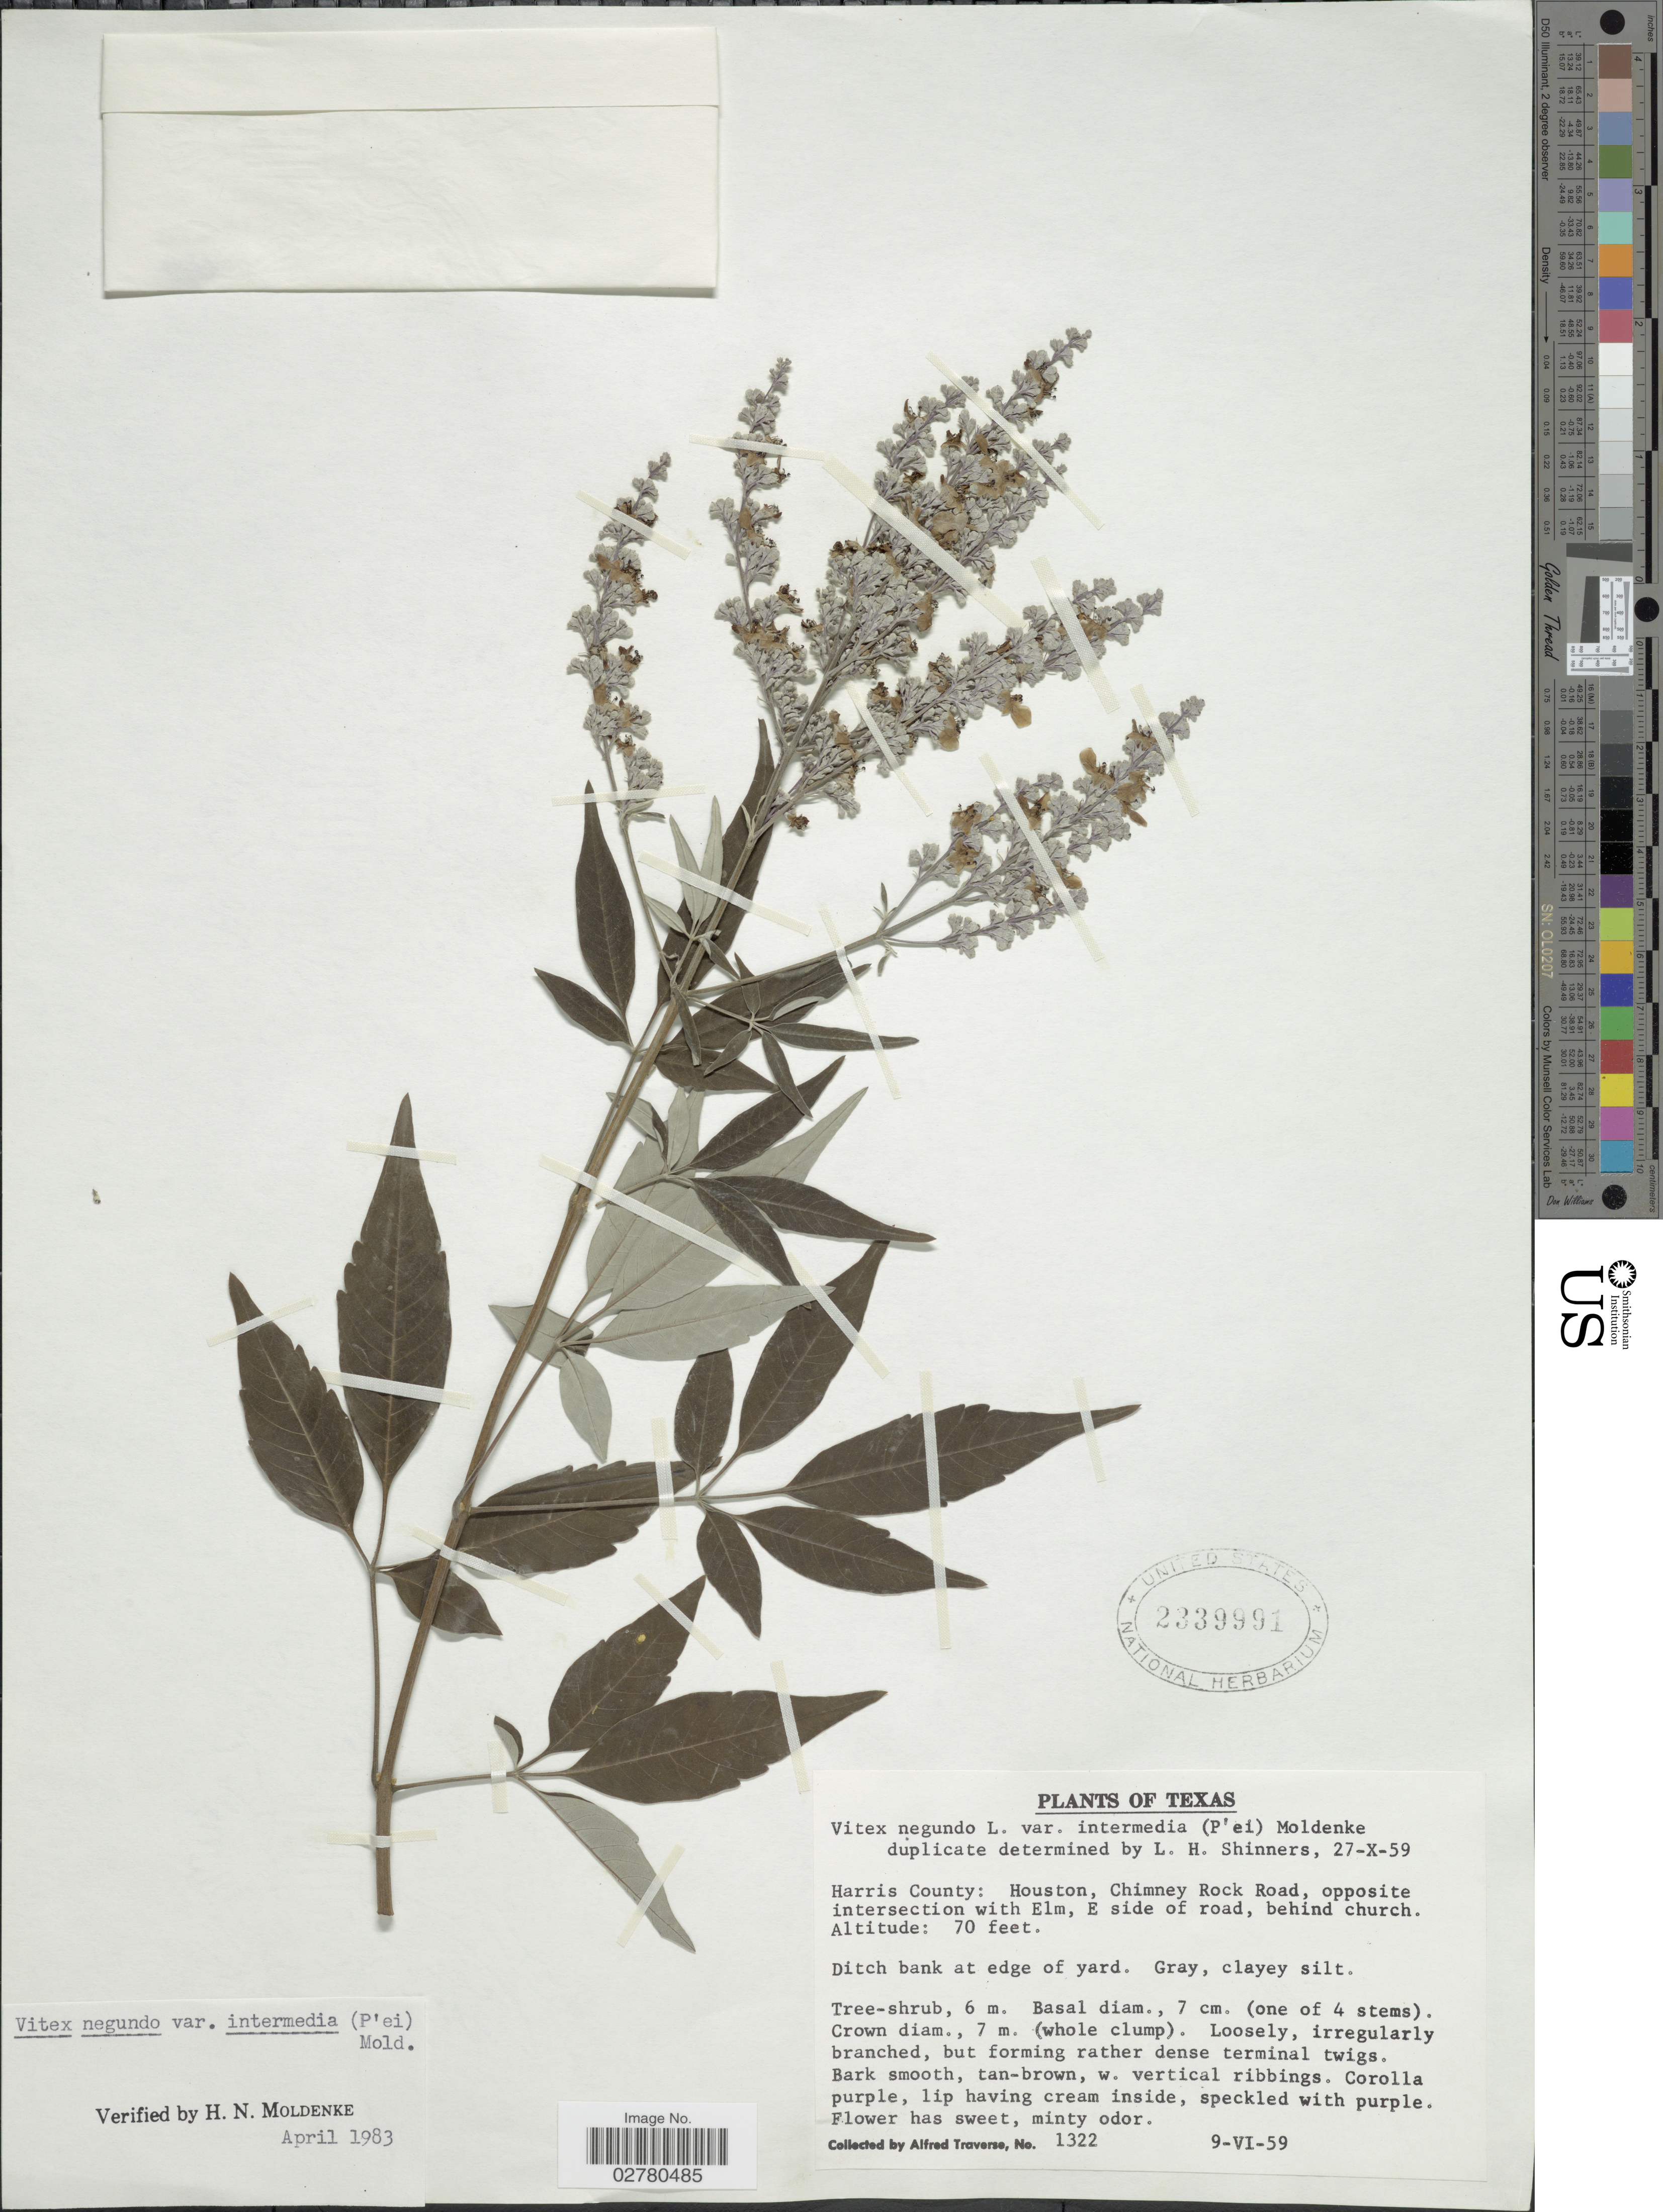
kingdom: Plantae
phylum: Tracheophyta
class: Magnoliopsida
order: Lamiales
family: Lamiaceae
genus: Vitex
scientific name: Vitex negundo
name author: L.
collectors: A. Traverse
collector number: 1322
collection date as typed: Transcribed d/m/y: 9/6/59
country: United States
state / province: Texas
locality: Harris County, Houston, Chimney Rock Road, opposite intersection with Elm, E side of road, behind church.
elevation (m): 21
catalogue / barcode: US 2339991